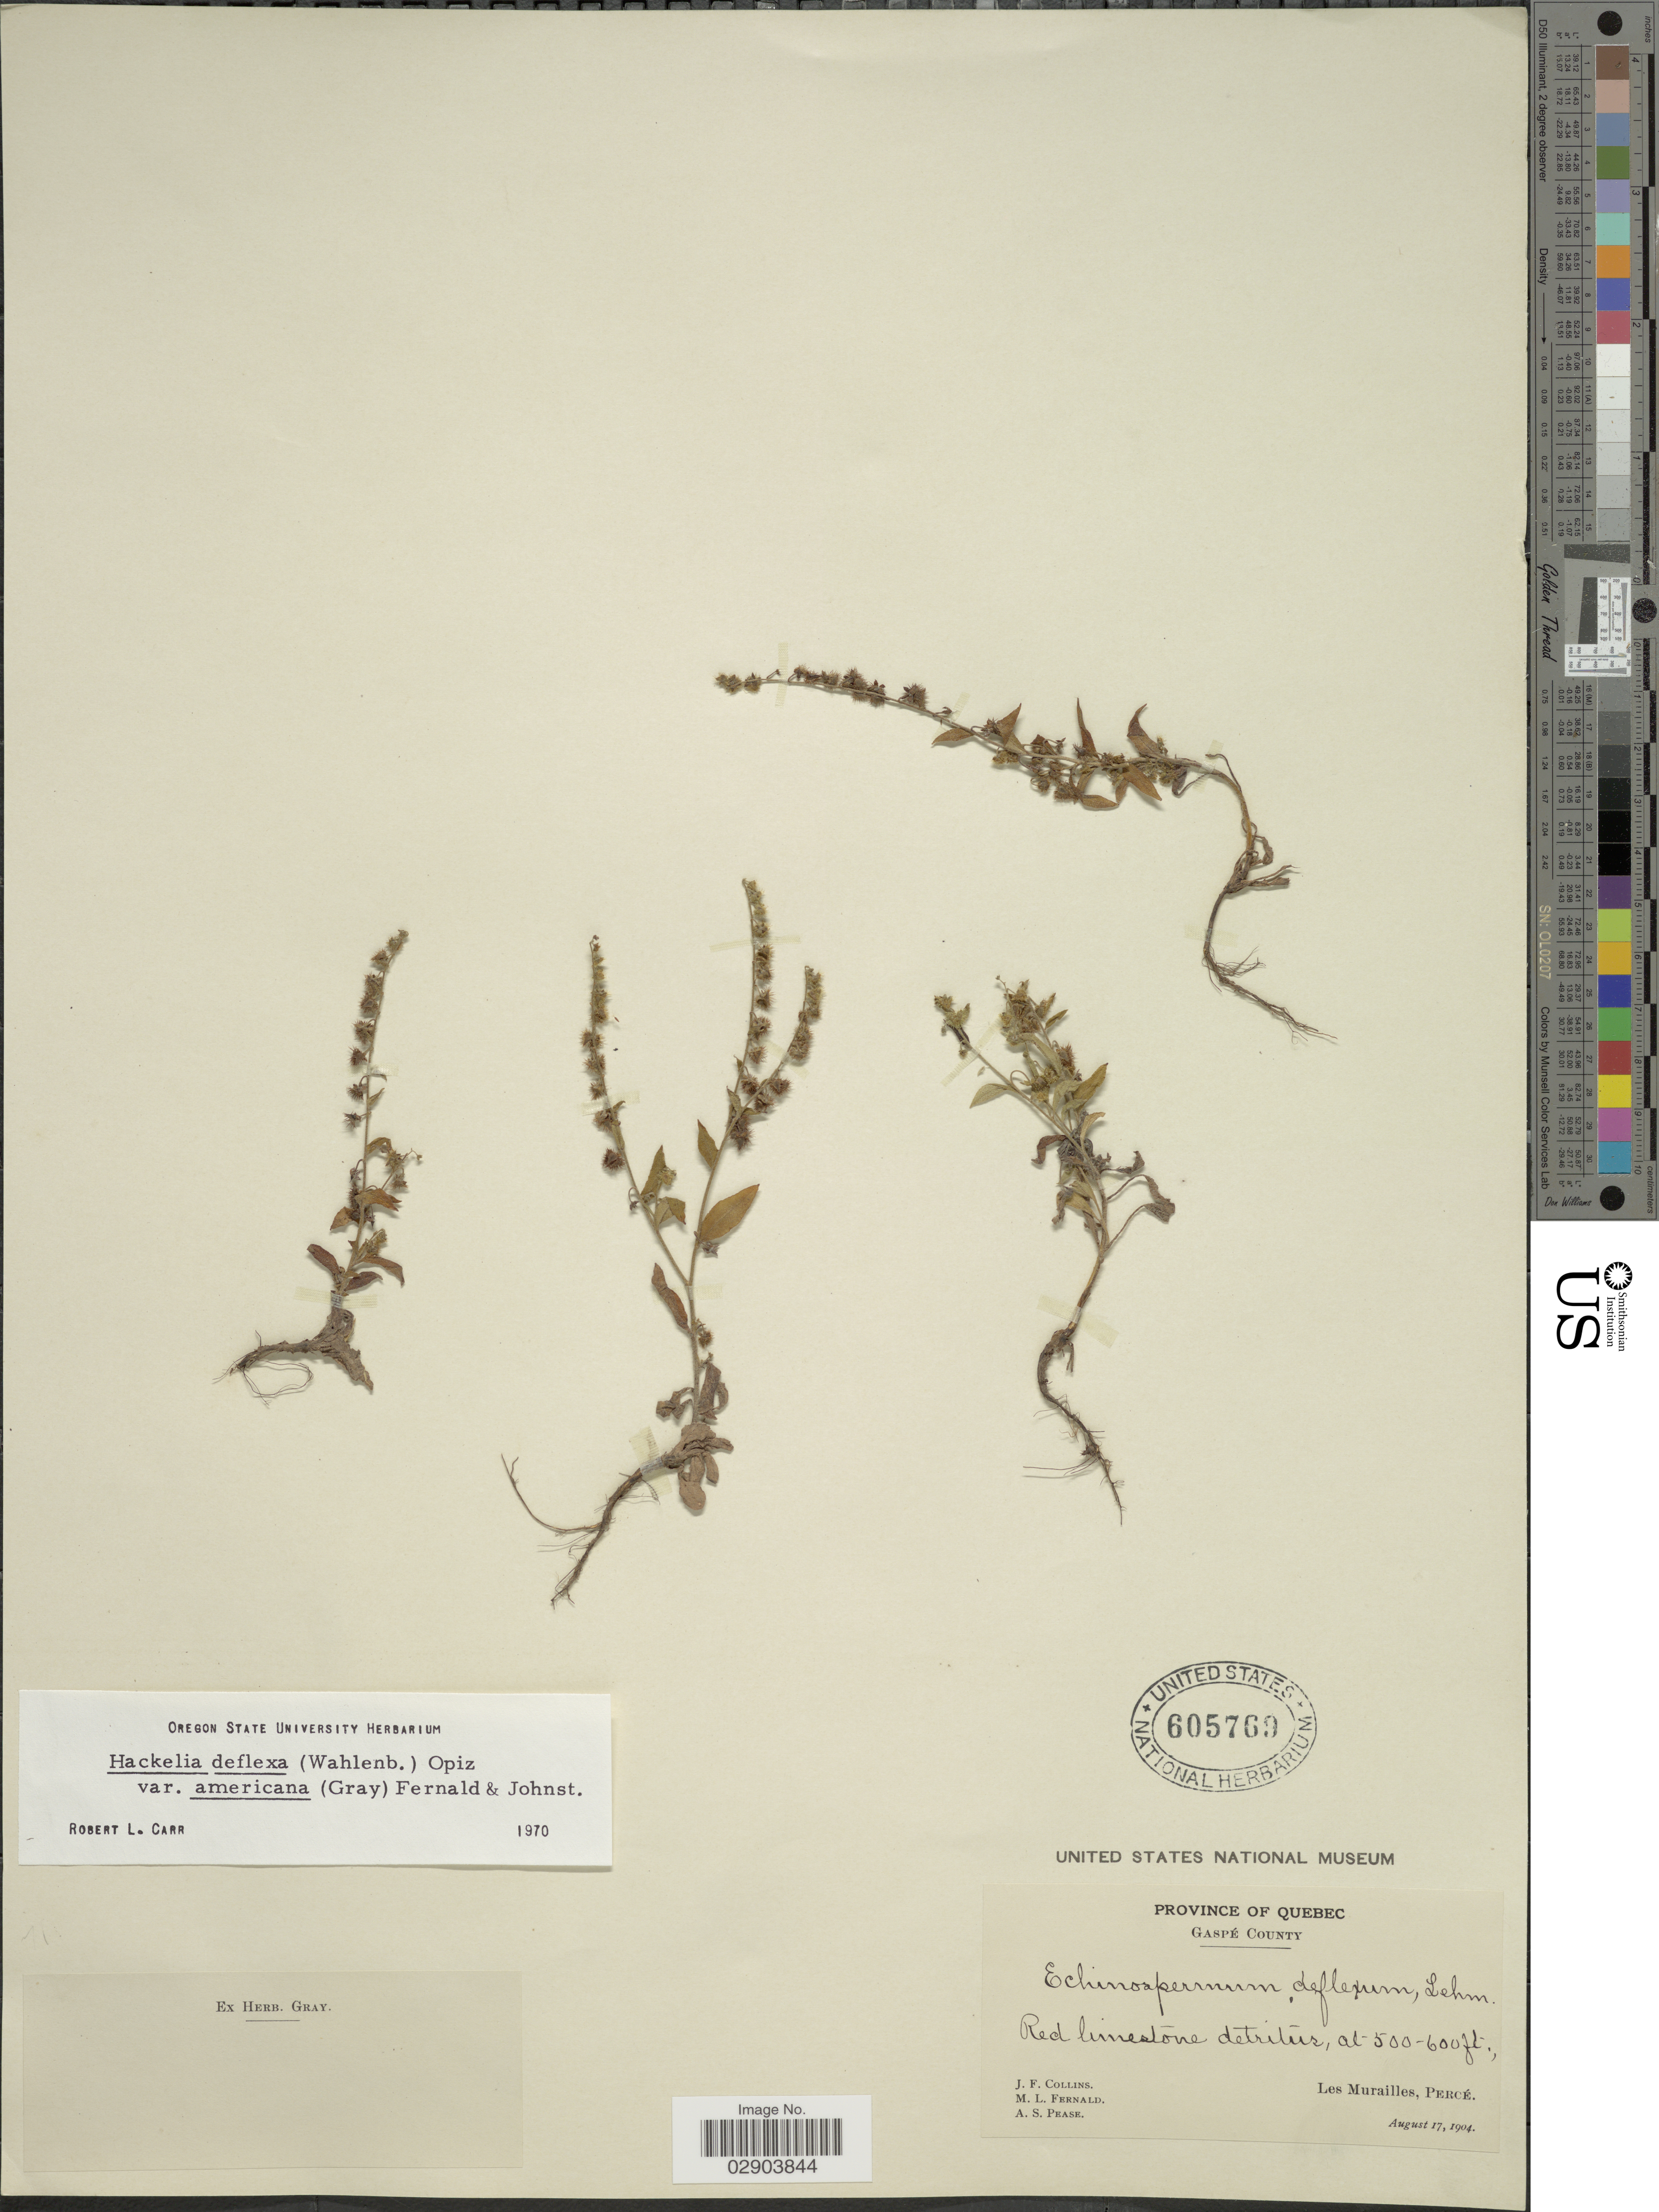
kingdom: Plantae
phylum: Tracheophyta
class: Magnoliopsida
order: Boraginales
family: Boraginaceae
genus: Hackelia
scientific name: Hackelia deflexa var. americana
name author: (A. Gray) Fernald & I.M. Johnst.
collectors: J. Collins, M. L. Fernald & A. S. Pease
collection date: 1904-08-17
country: Canada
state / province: Quebec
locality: Gaspé County, Les Murailles, Percé.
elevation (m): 152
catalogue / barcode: US 605769